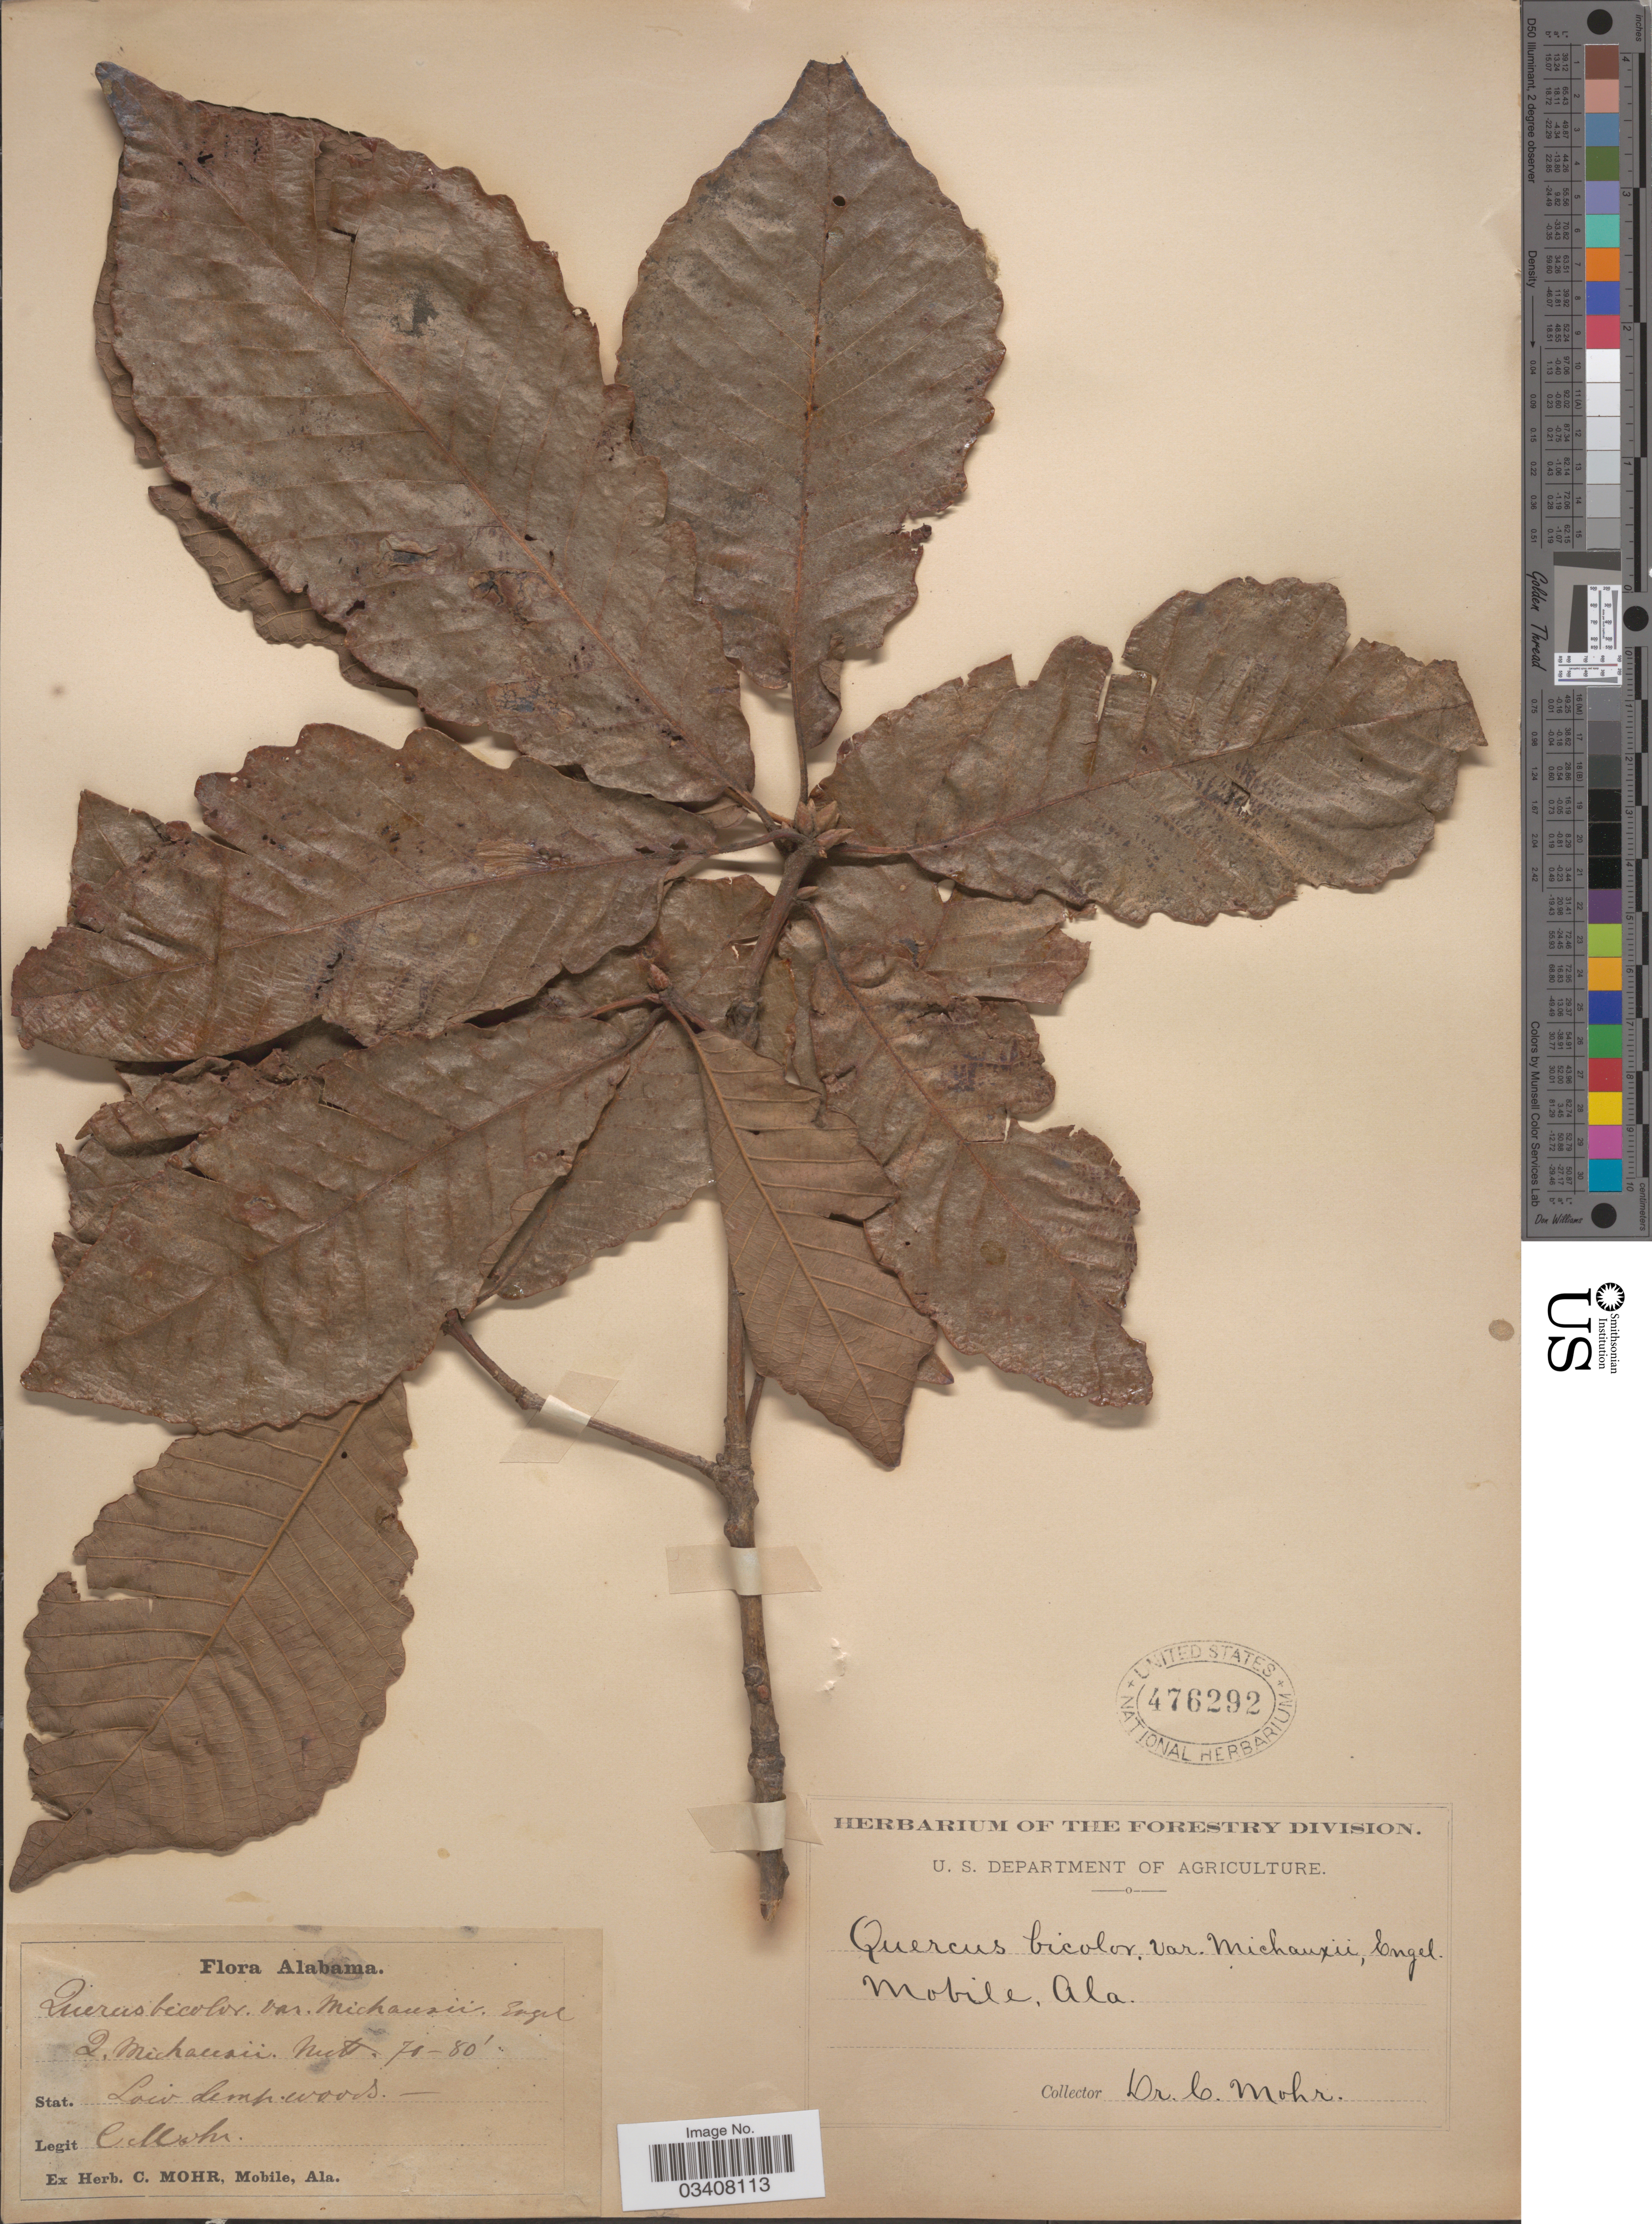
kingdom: Plantae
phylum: Tracheophyta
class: Magnoliopsida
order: Fagales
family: Fagaceae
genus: Quercus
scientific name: Quercus prinus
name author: L.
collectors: Mohr, C. T. (herbarium)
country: United States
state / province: Alabama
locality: Mobile.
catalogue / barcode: US 476292